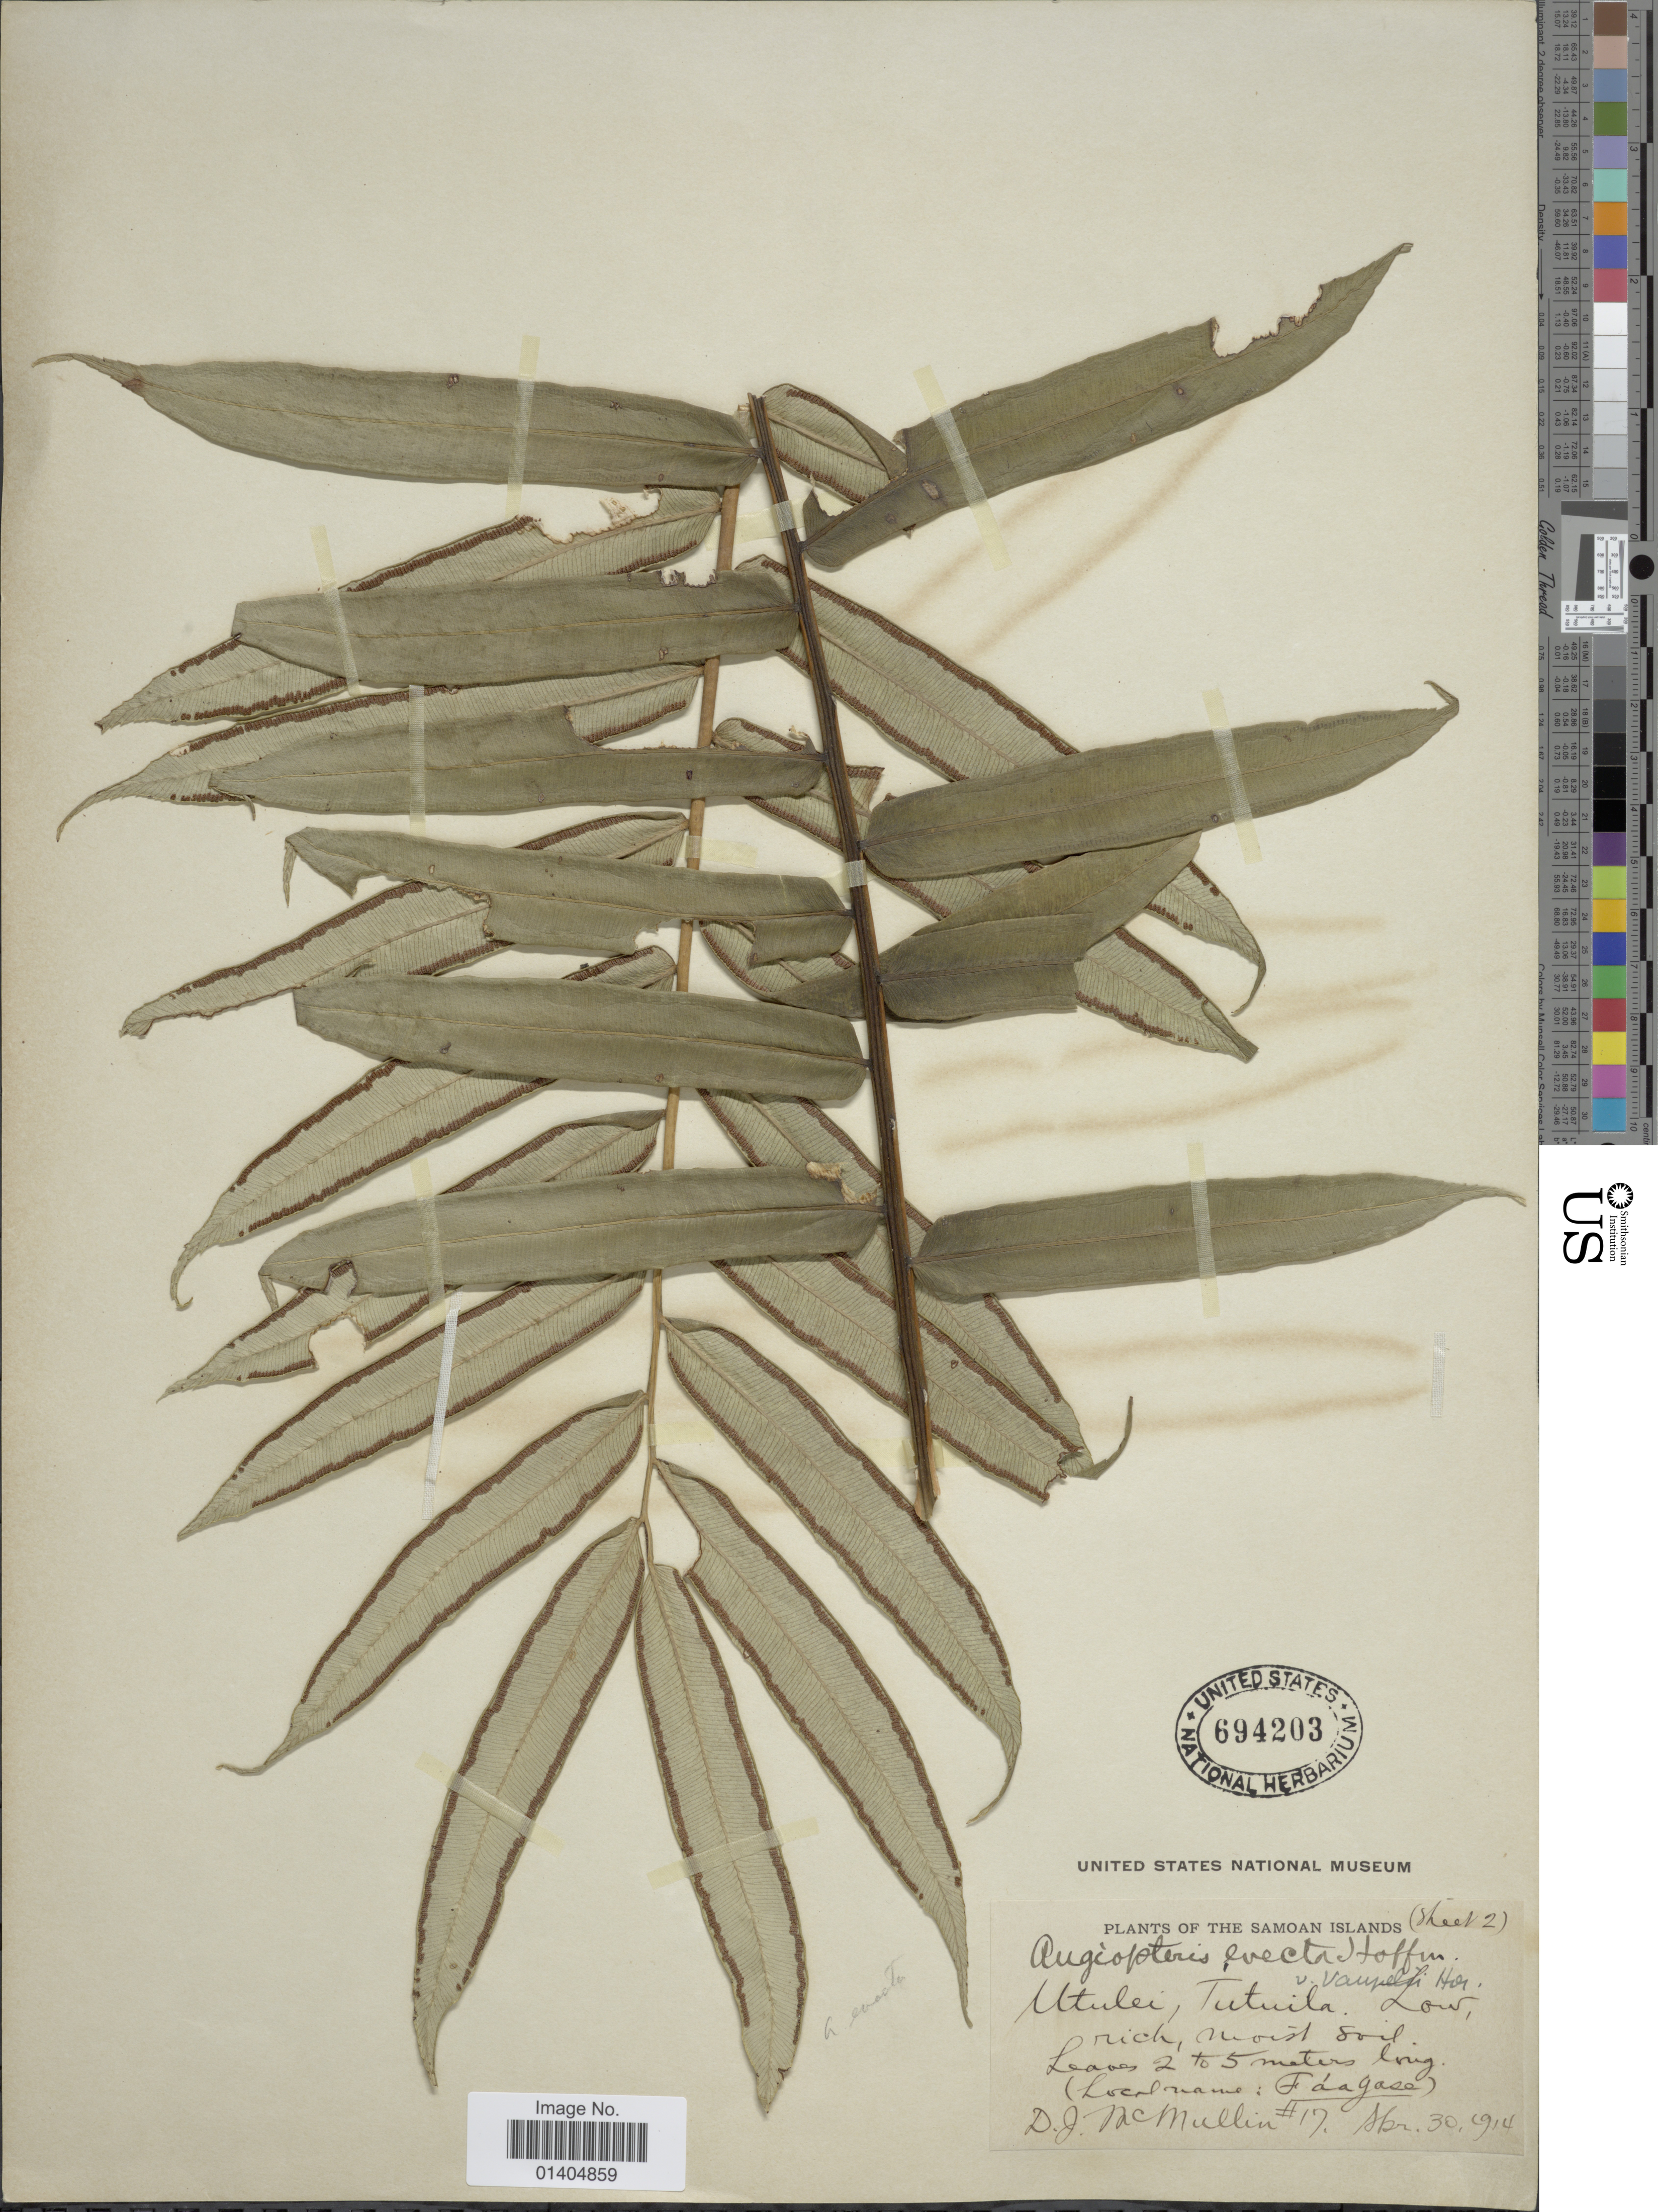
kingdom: Plantae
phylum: Tracheophyta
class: Polypodiopsida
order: Marattiales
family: Marattiaceae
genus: Angiopteris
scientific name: Angiopteris evecta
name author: (G. Forst.) Hoffm.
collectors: D. McMullin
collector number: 17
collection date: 1914-04-30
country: American Samoa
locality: The Samoan Islands, Utulei, Tutuila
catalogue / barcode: US 694203